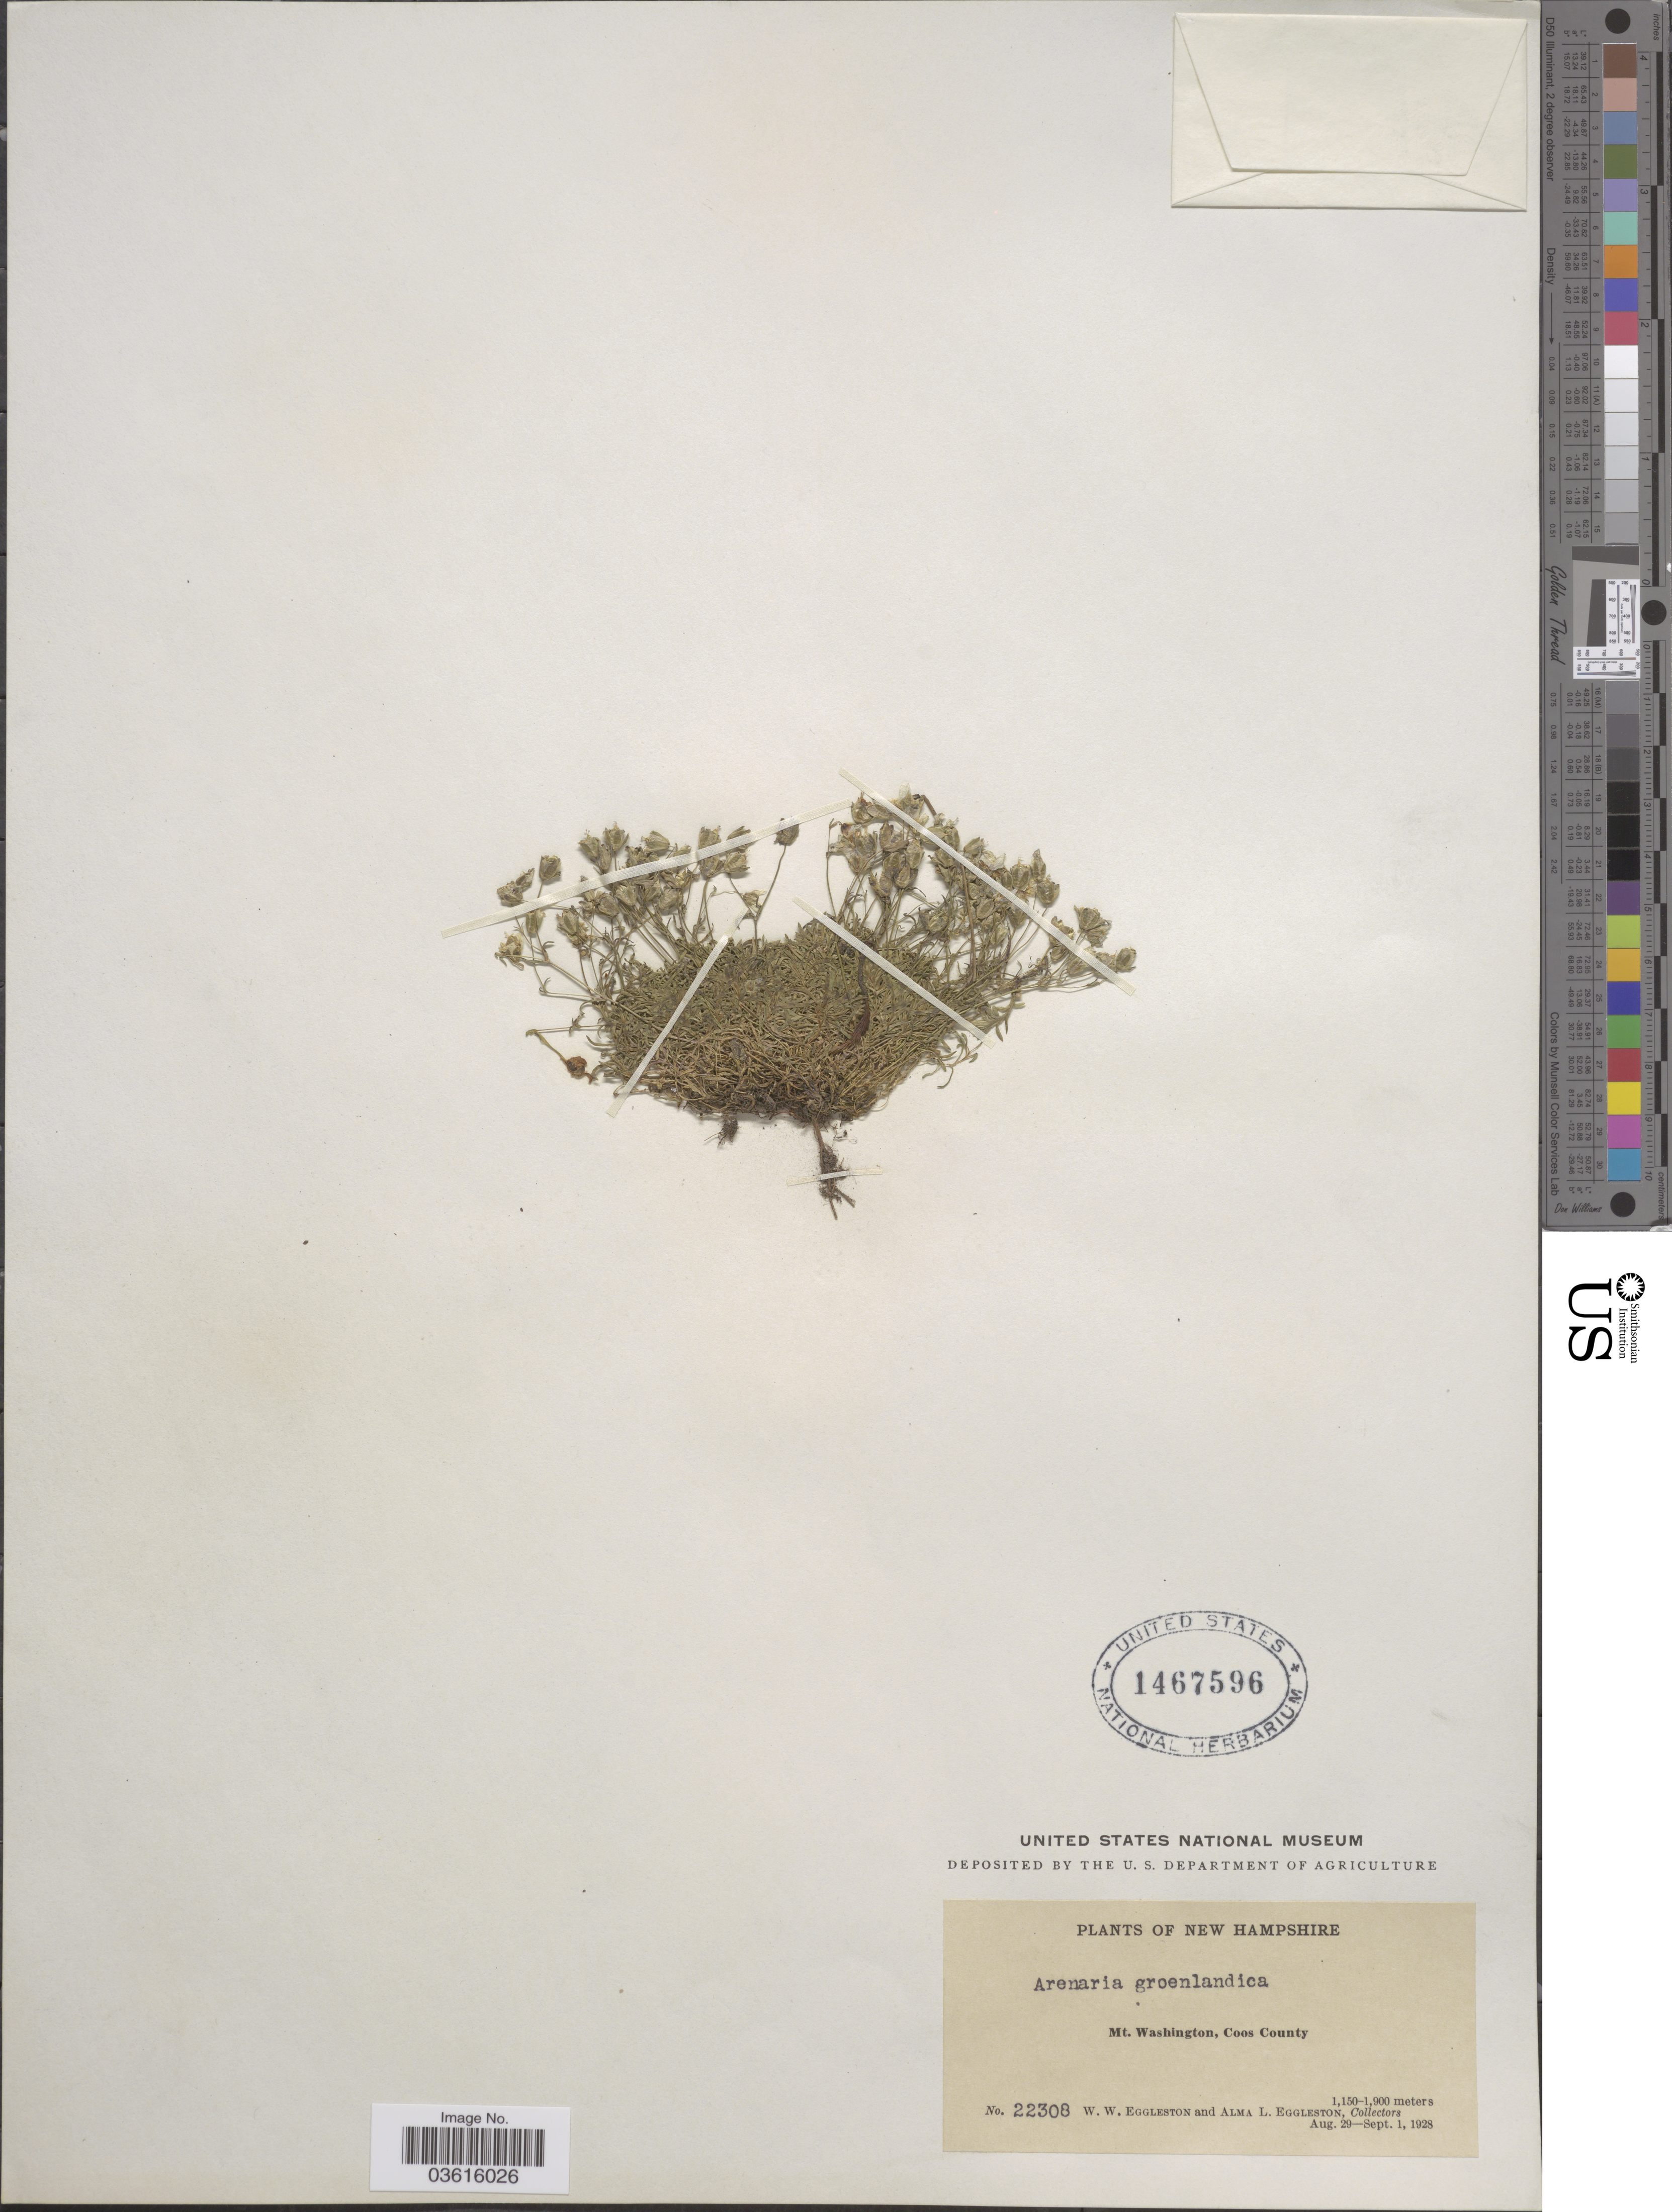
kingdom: Plantae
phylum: Tracheophyta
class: Magnoliopsida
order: Caryophyllales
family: Caryophyllaceae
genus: Minuartia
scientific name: Minuartia groenlandica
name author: (Retz.) Ostenf.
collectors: W. W. Eggleston & A. Eggleston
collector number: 22308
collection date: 1928-08-29/1928-09-01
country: United States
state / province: New Hampshire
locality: Mt. Washington, Coos County.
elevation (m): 1150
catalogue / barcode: US 1467596